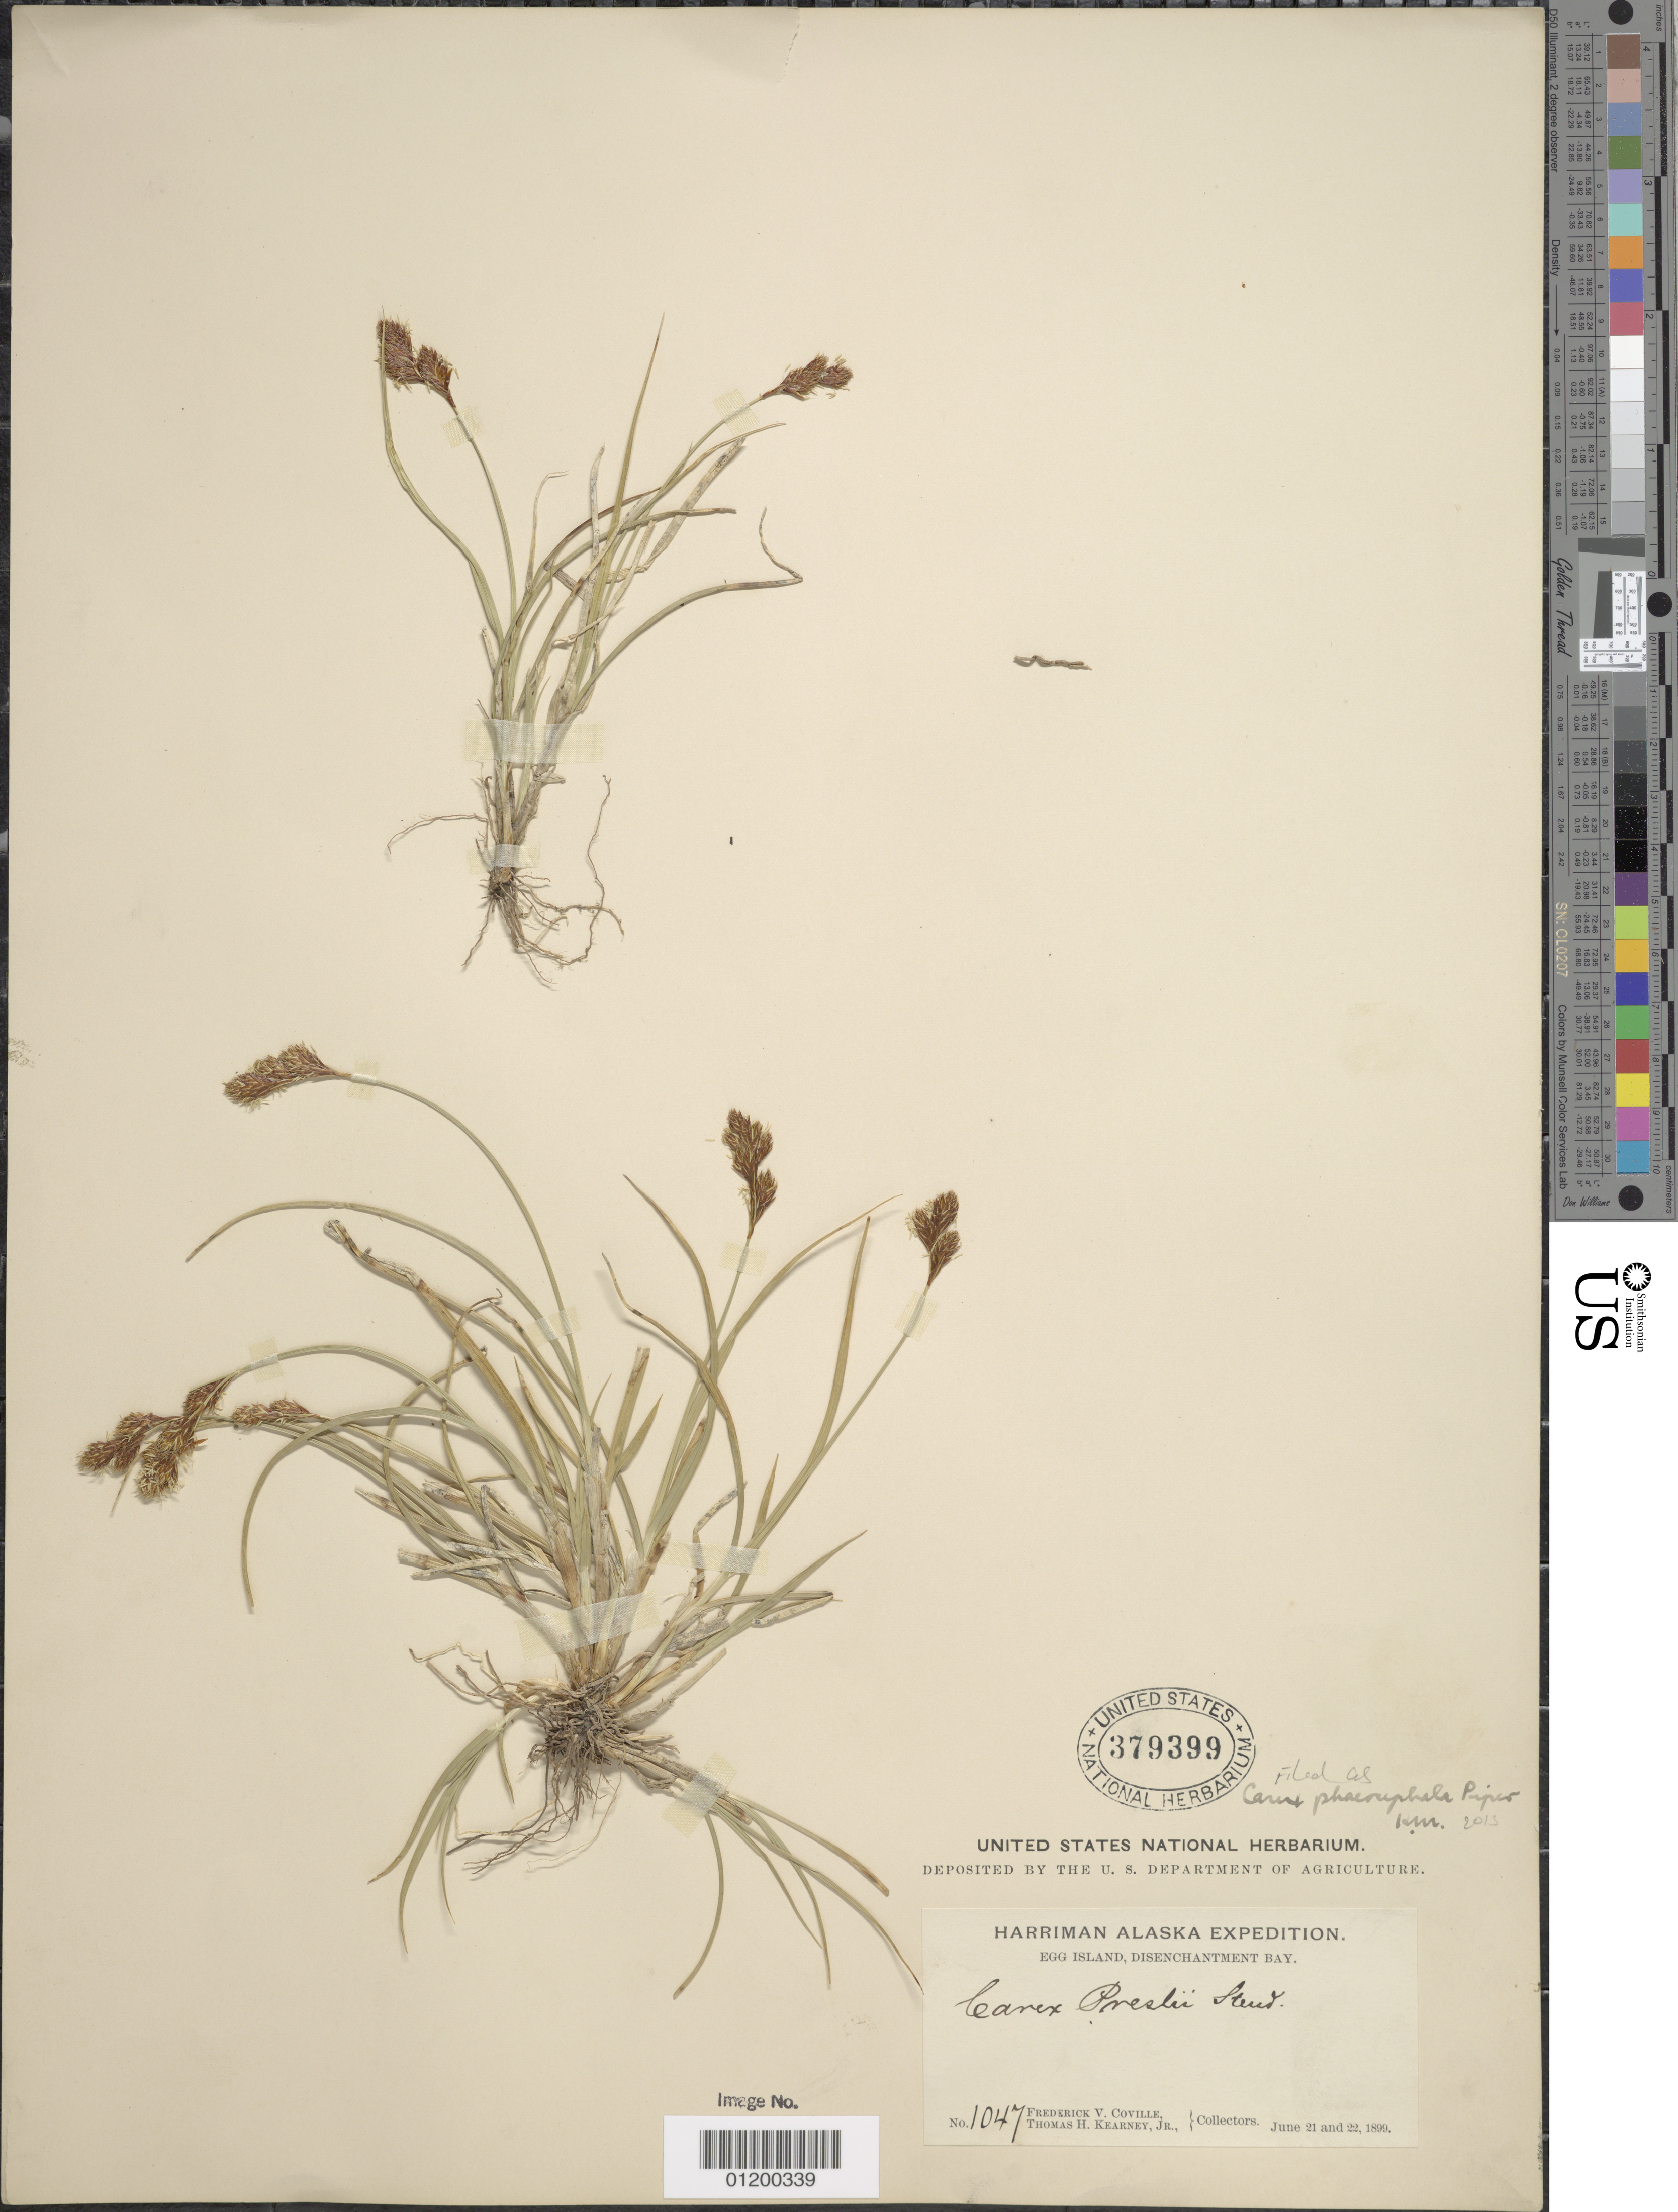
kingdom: Plantae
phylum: Tracheophyta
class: Liliopsida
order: Poales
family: Cyperaceae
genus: Carex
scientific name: Carex phaeocephala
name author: Piper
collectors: F. V. Coville & T. H. Kearney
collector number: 1047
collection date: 1899-06-21,1899-06-22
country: United States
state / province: Alaska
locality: Egg Island, Disenchantment Bay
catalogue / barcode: US 379399